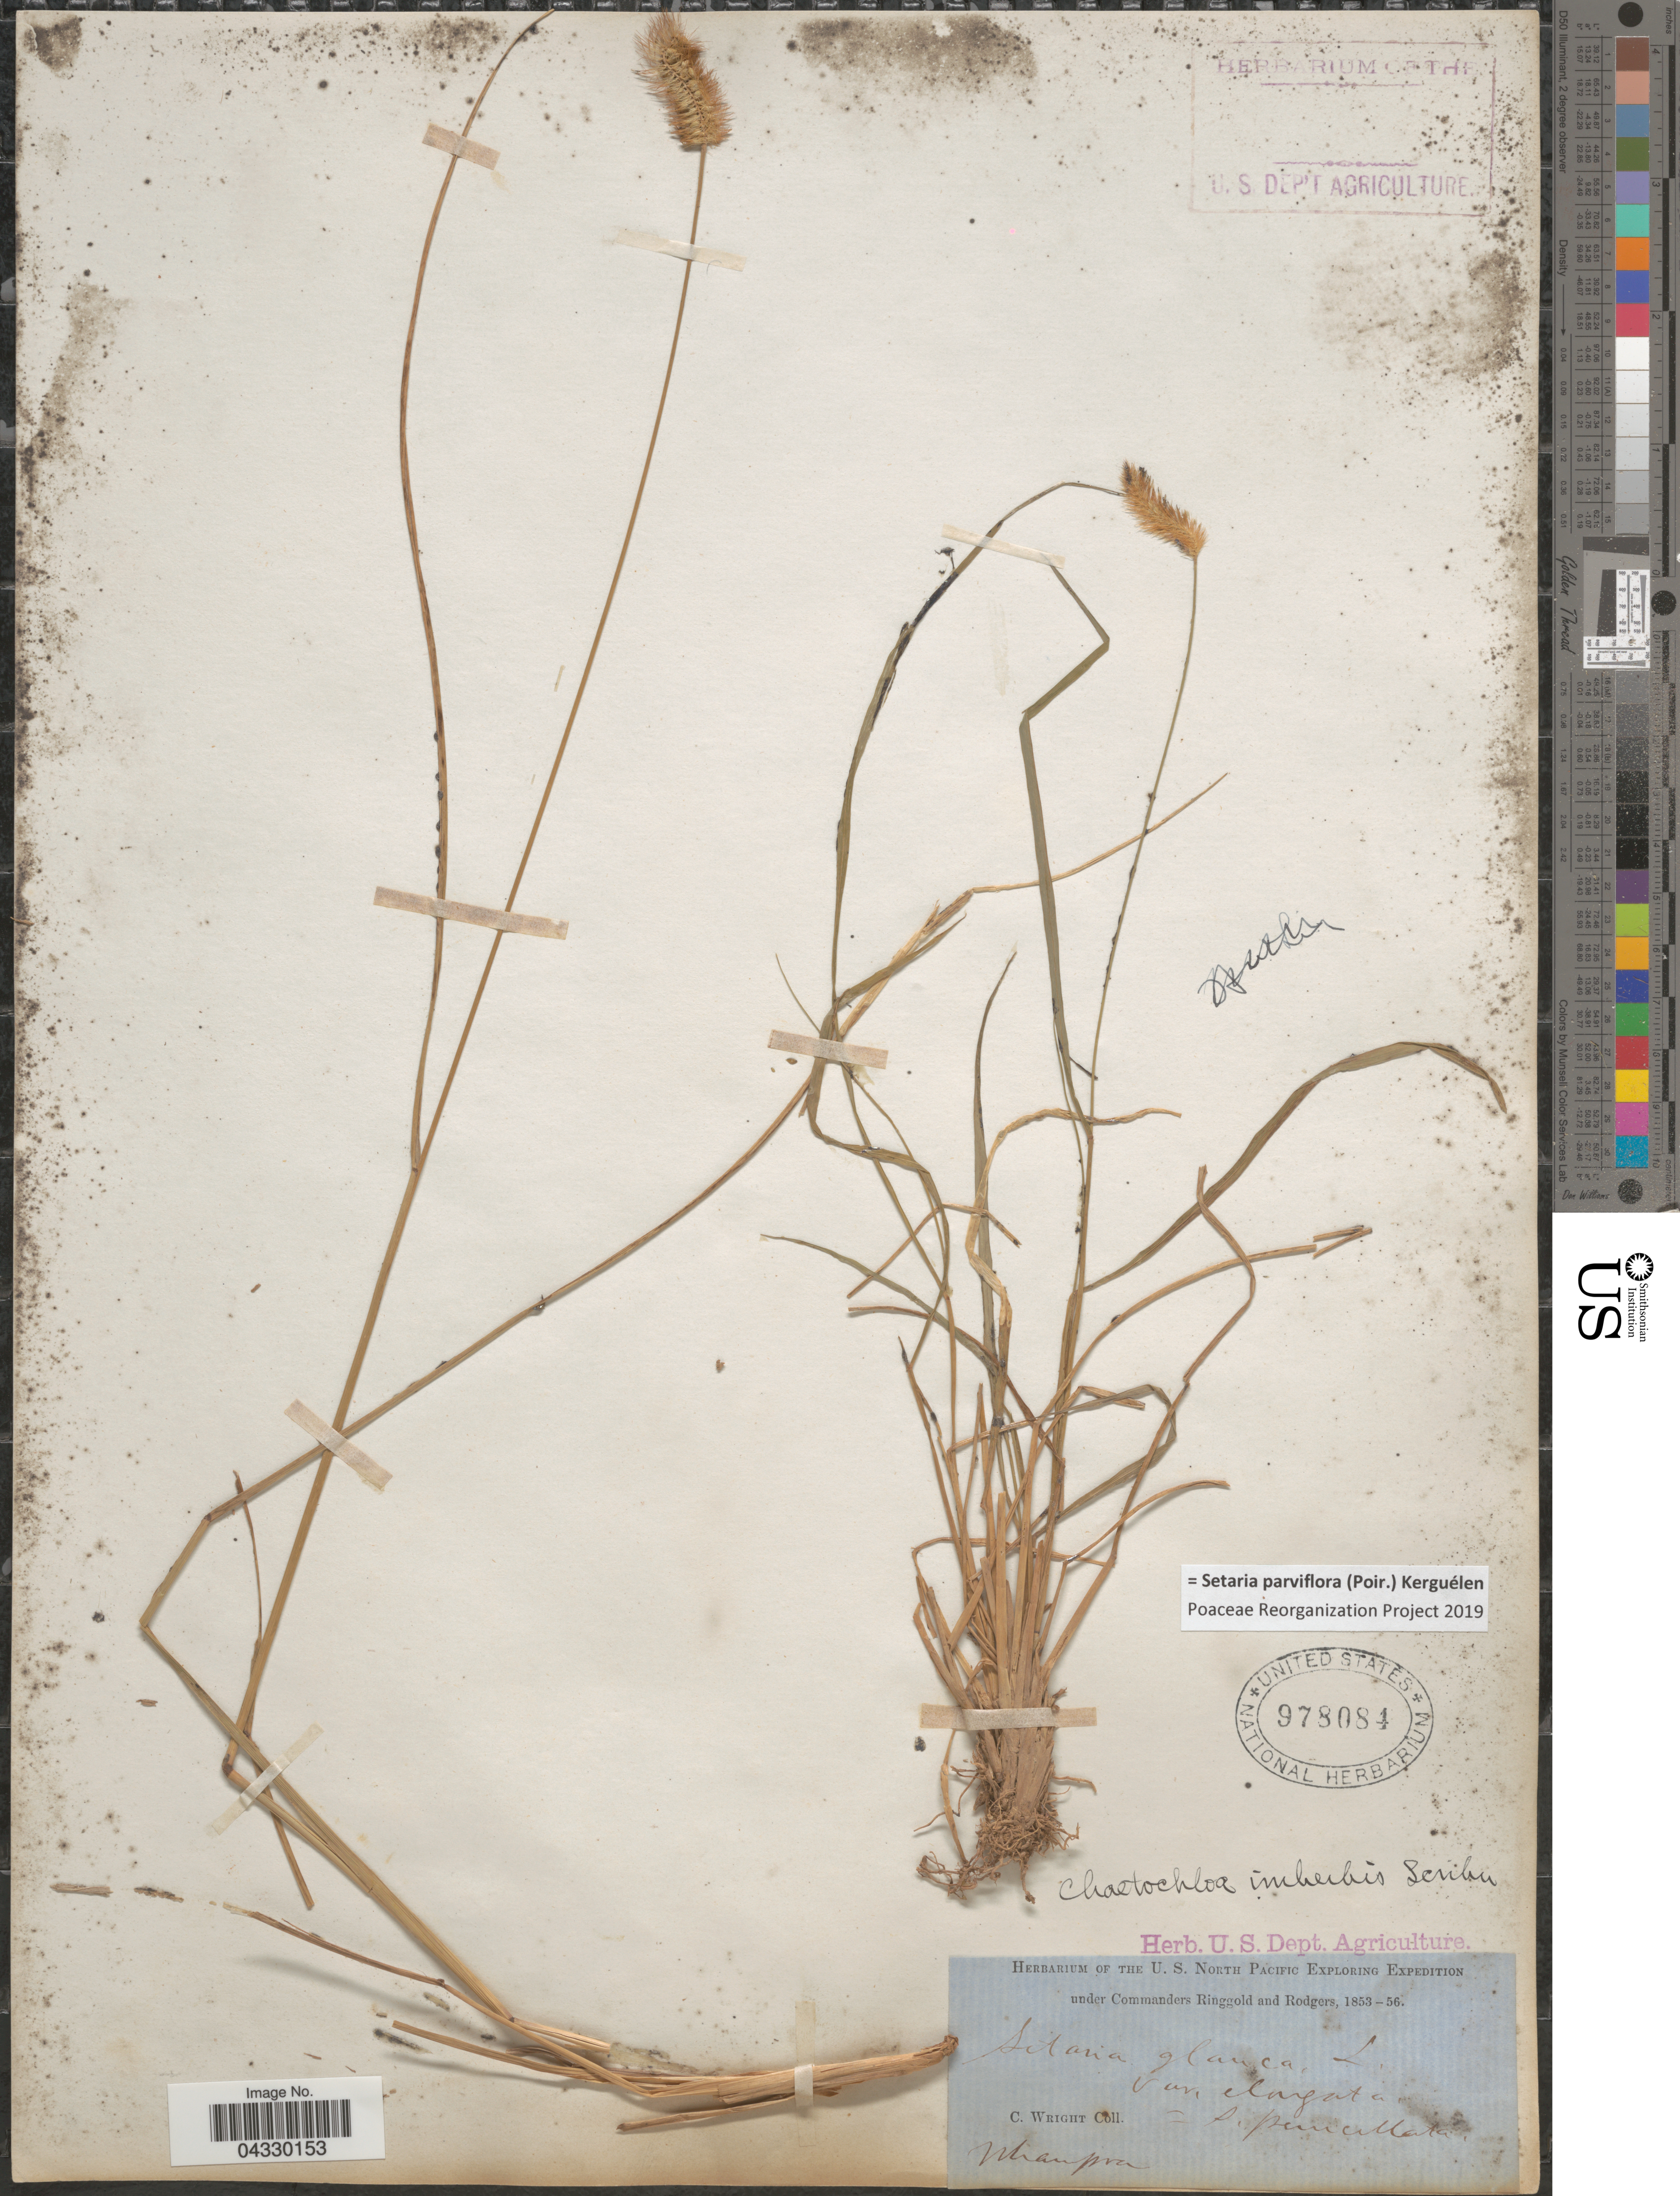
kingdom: Plantae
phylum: Tracheophyta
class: Liliopsida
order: Poales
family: Poaceae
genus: Setaria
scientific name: Setaria parviflora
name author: (Poir.) Kerguélen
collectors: C. Wright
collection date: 1853/1856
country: China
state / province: Guangdong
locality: The U.S. North Pacific Exploring Expedition. Whampoa.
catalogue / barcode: US 978084